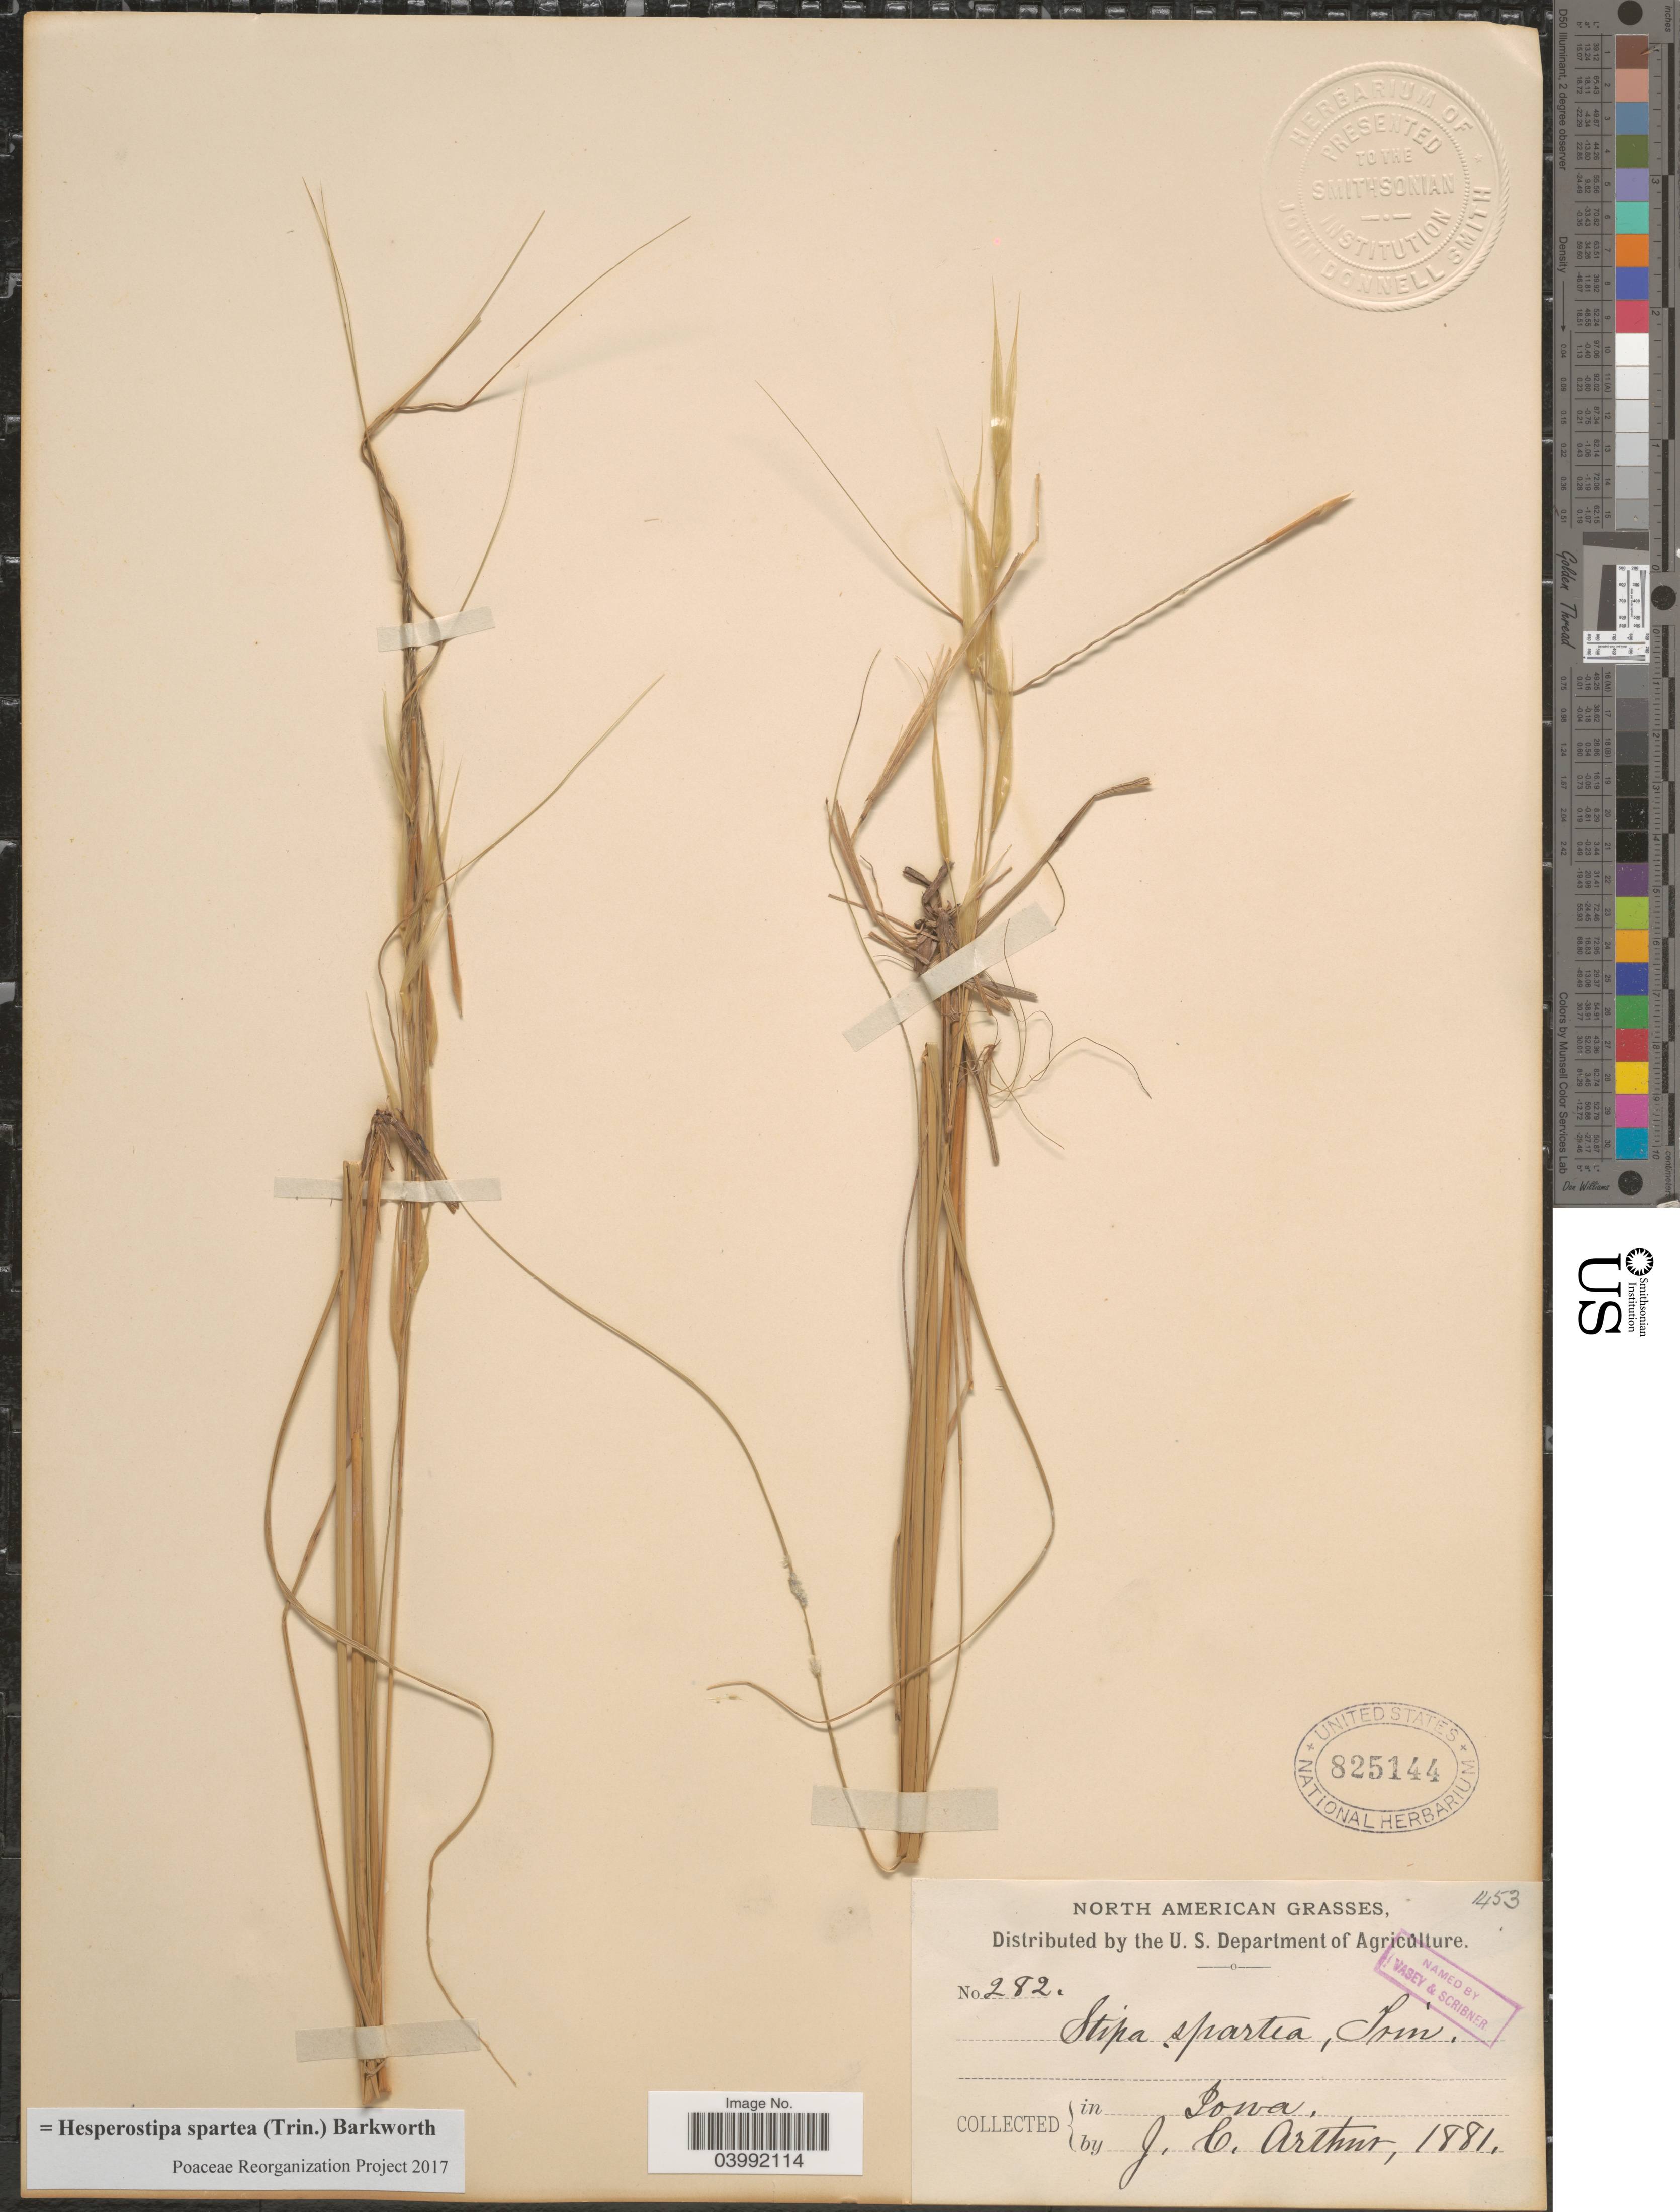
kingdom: Plantae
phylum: Tracheophyta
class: Liliopsida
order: Poales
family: Poaceae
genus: Hesperostipa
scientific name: Hesperostipa spartea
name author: (Trin.) Barkworth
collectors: J. C. Arthur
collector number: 282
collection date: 1881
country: United States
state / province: Iowa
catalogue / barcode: US 825144